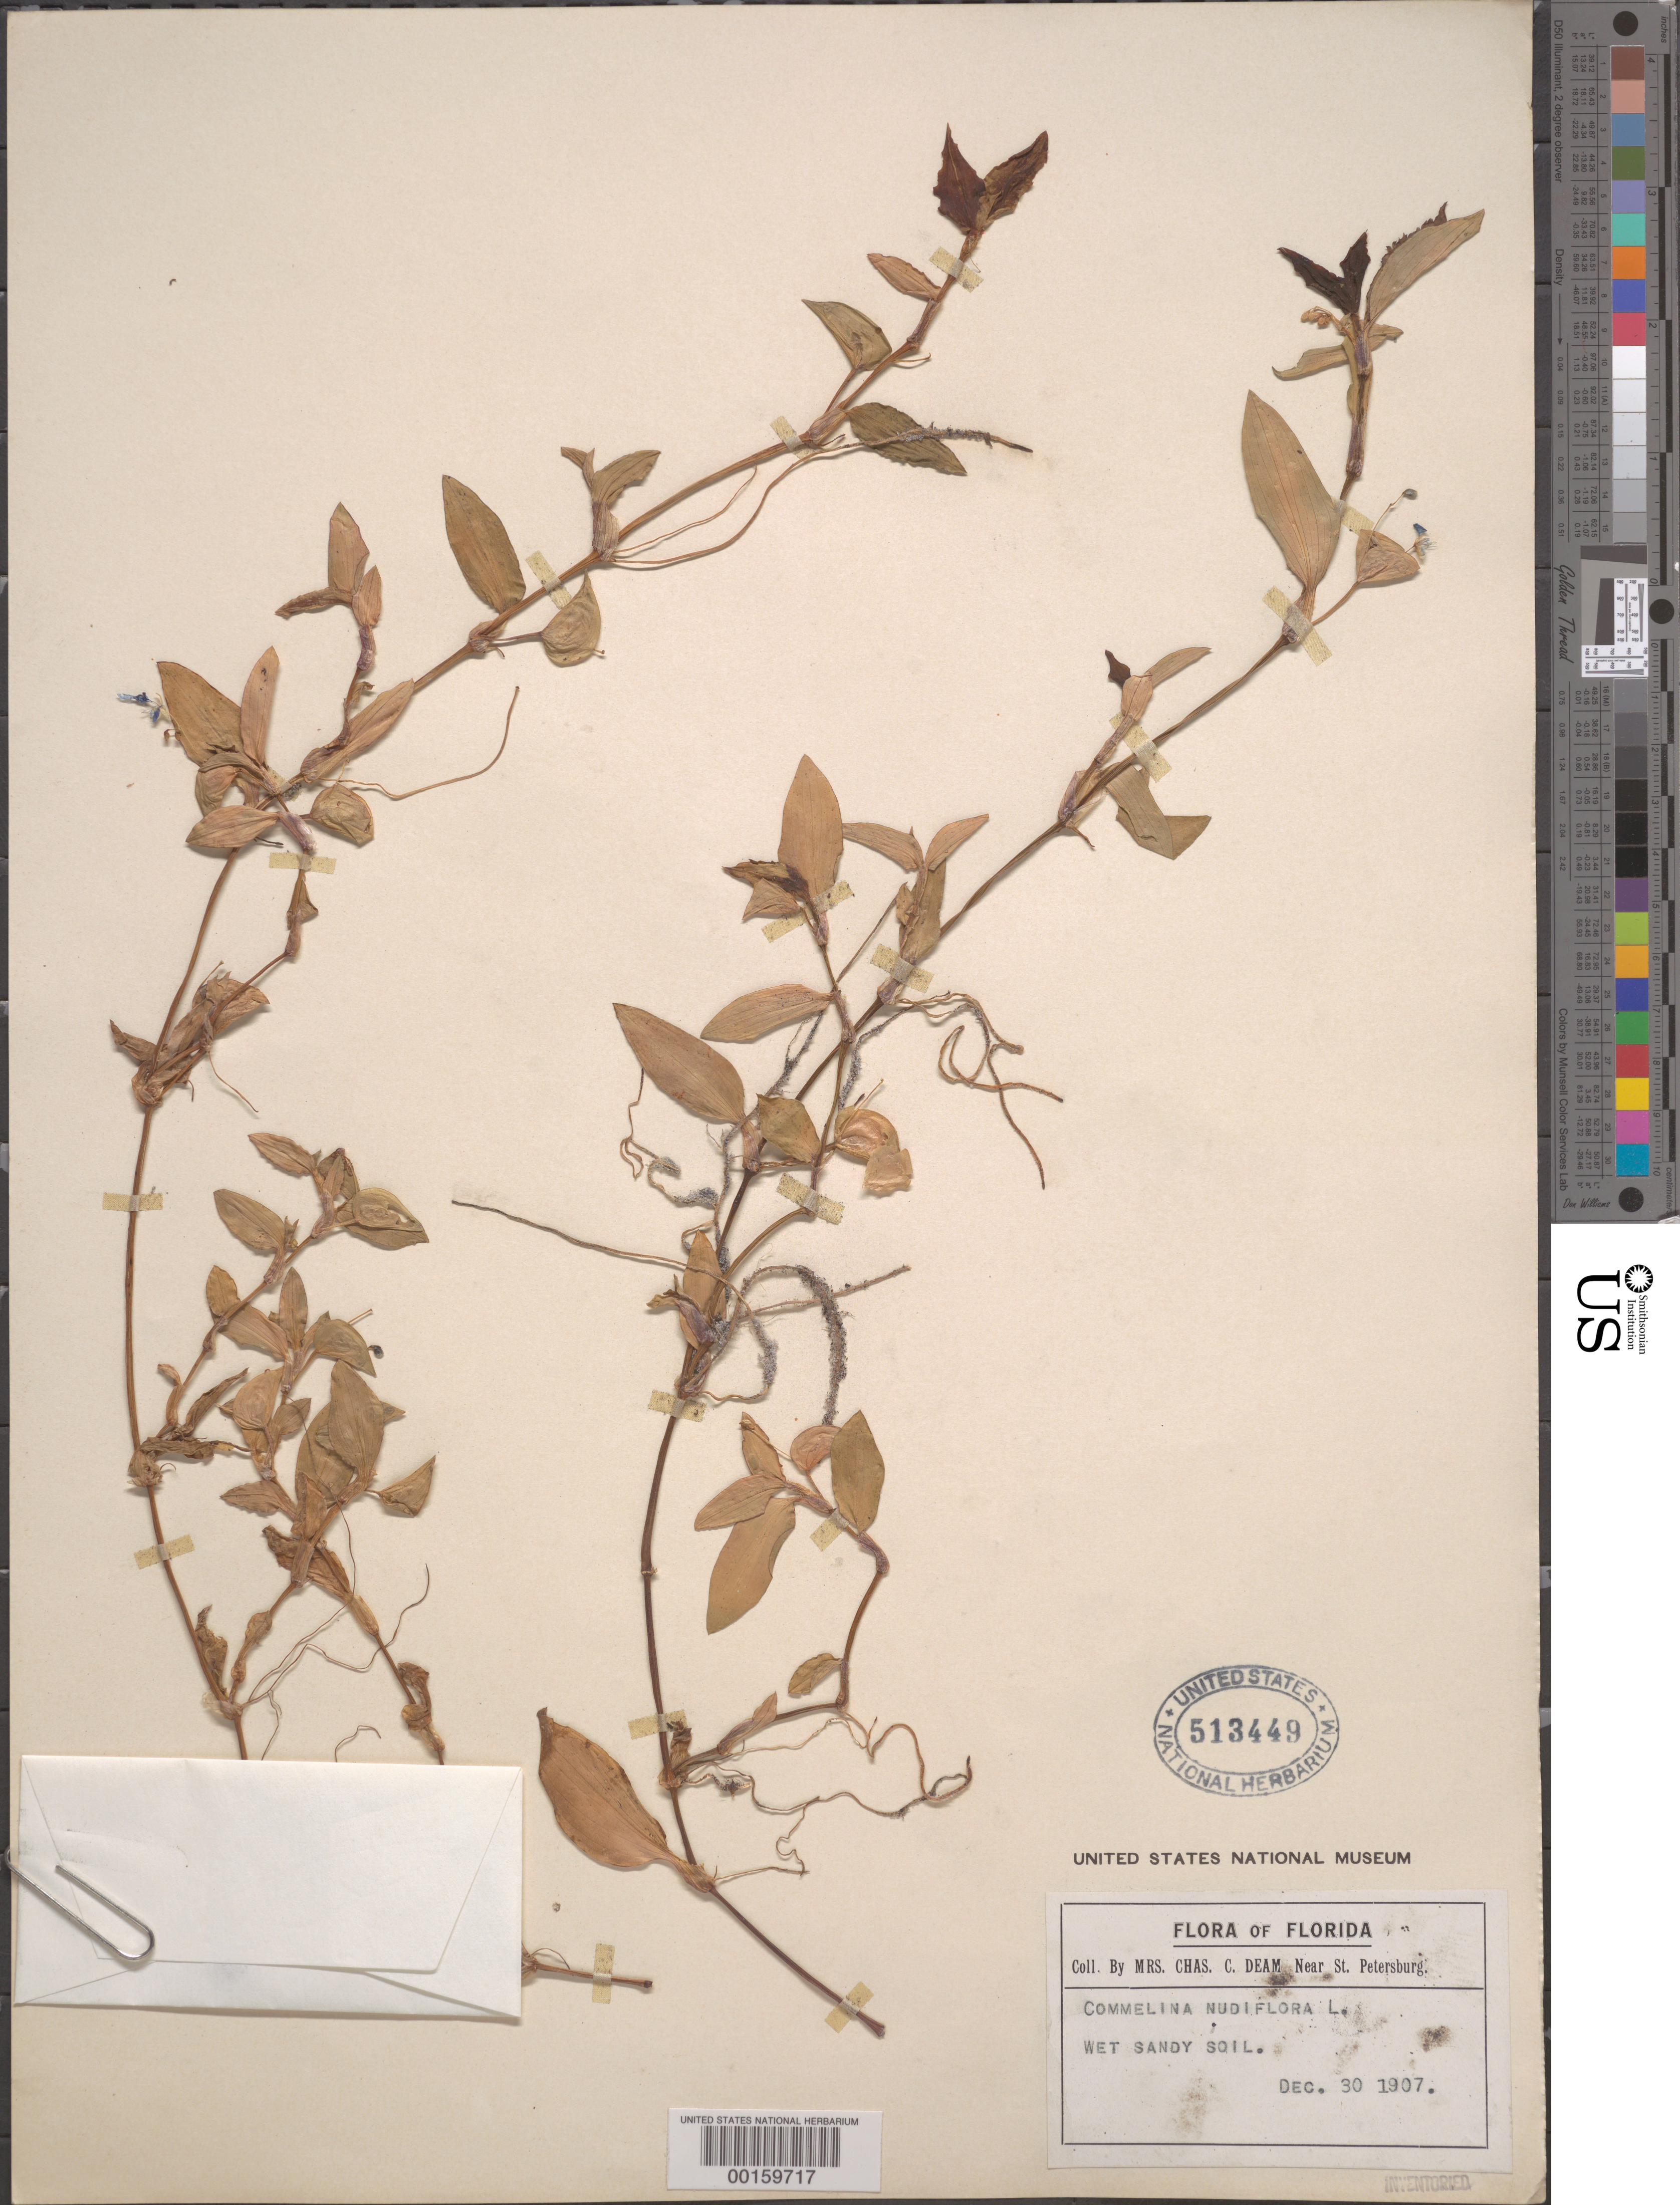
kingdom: Plantae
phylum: Tracheophyta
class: Liliopsida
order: Commelinales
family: Commelinaceae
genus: Commelina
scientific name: Commelina diffusa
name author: Burm. f.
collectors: C. C. Deam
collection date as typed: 30 Dec 1907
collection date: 1907-12-30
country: United States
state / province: Florida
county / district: Pinellas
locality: St. petersburg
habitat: Wet sandy soil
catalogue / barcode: US 513449